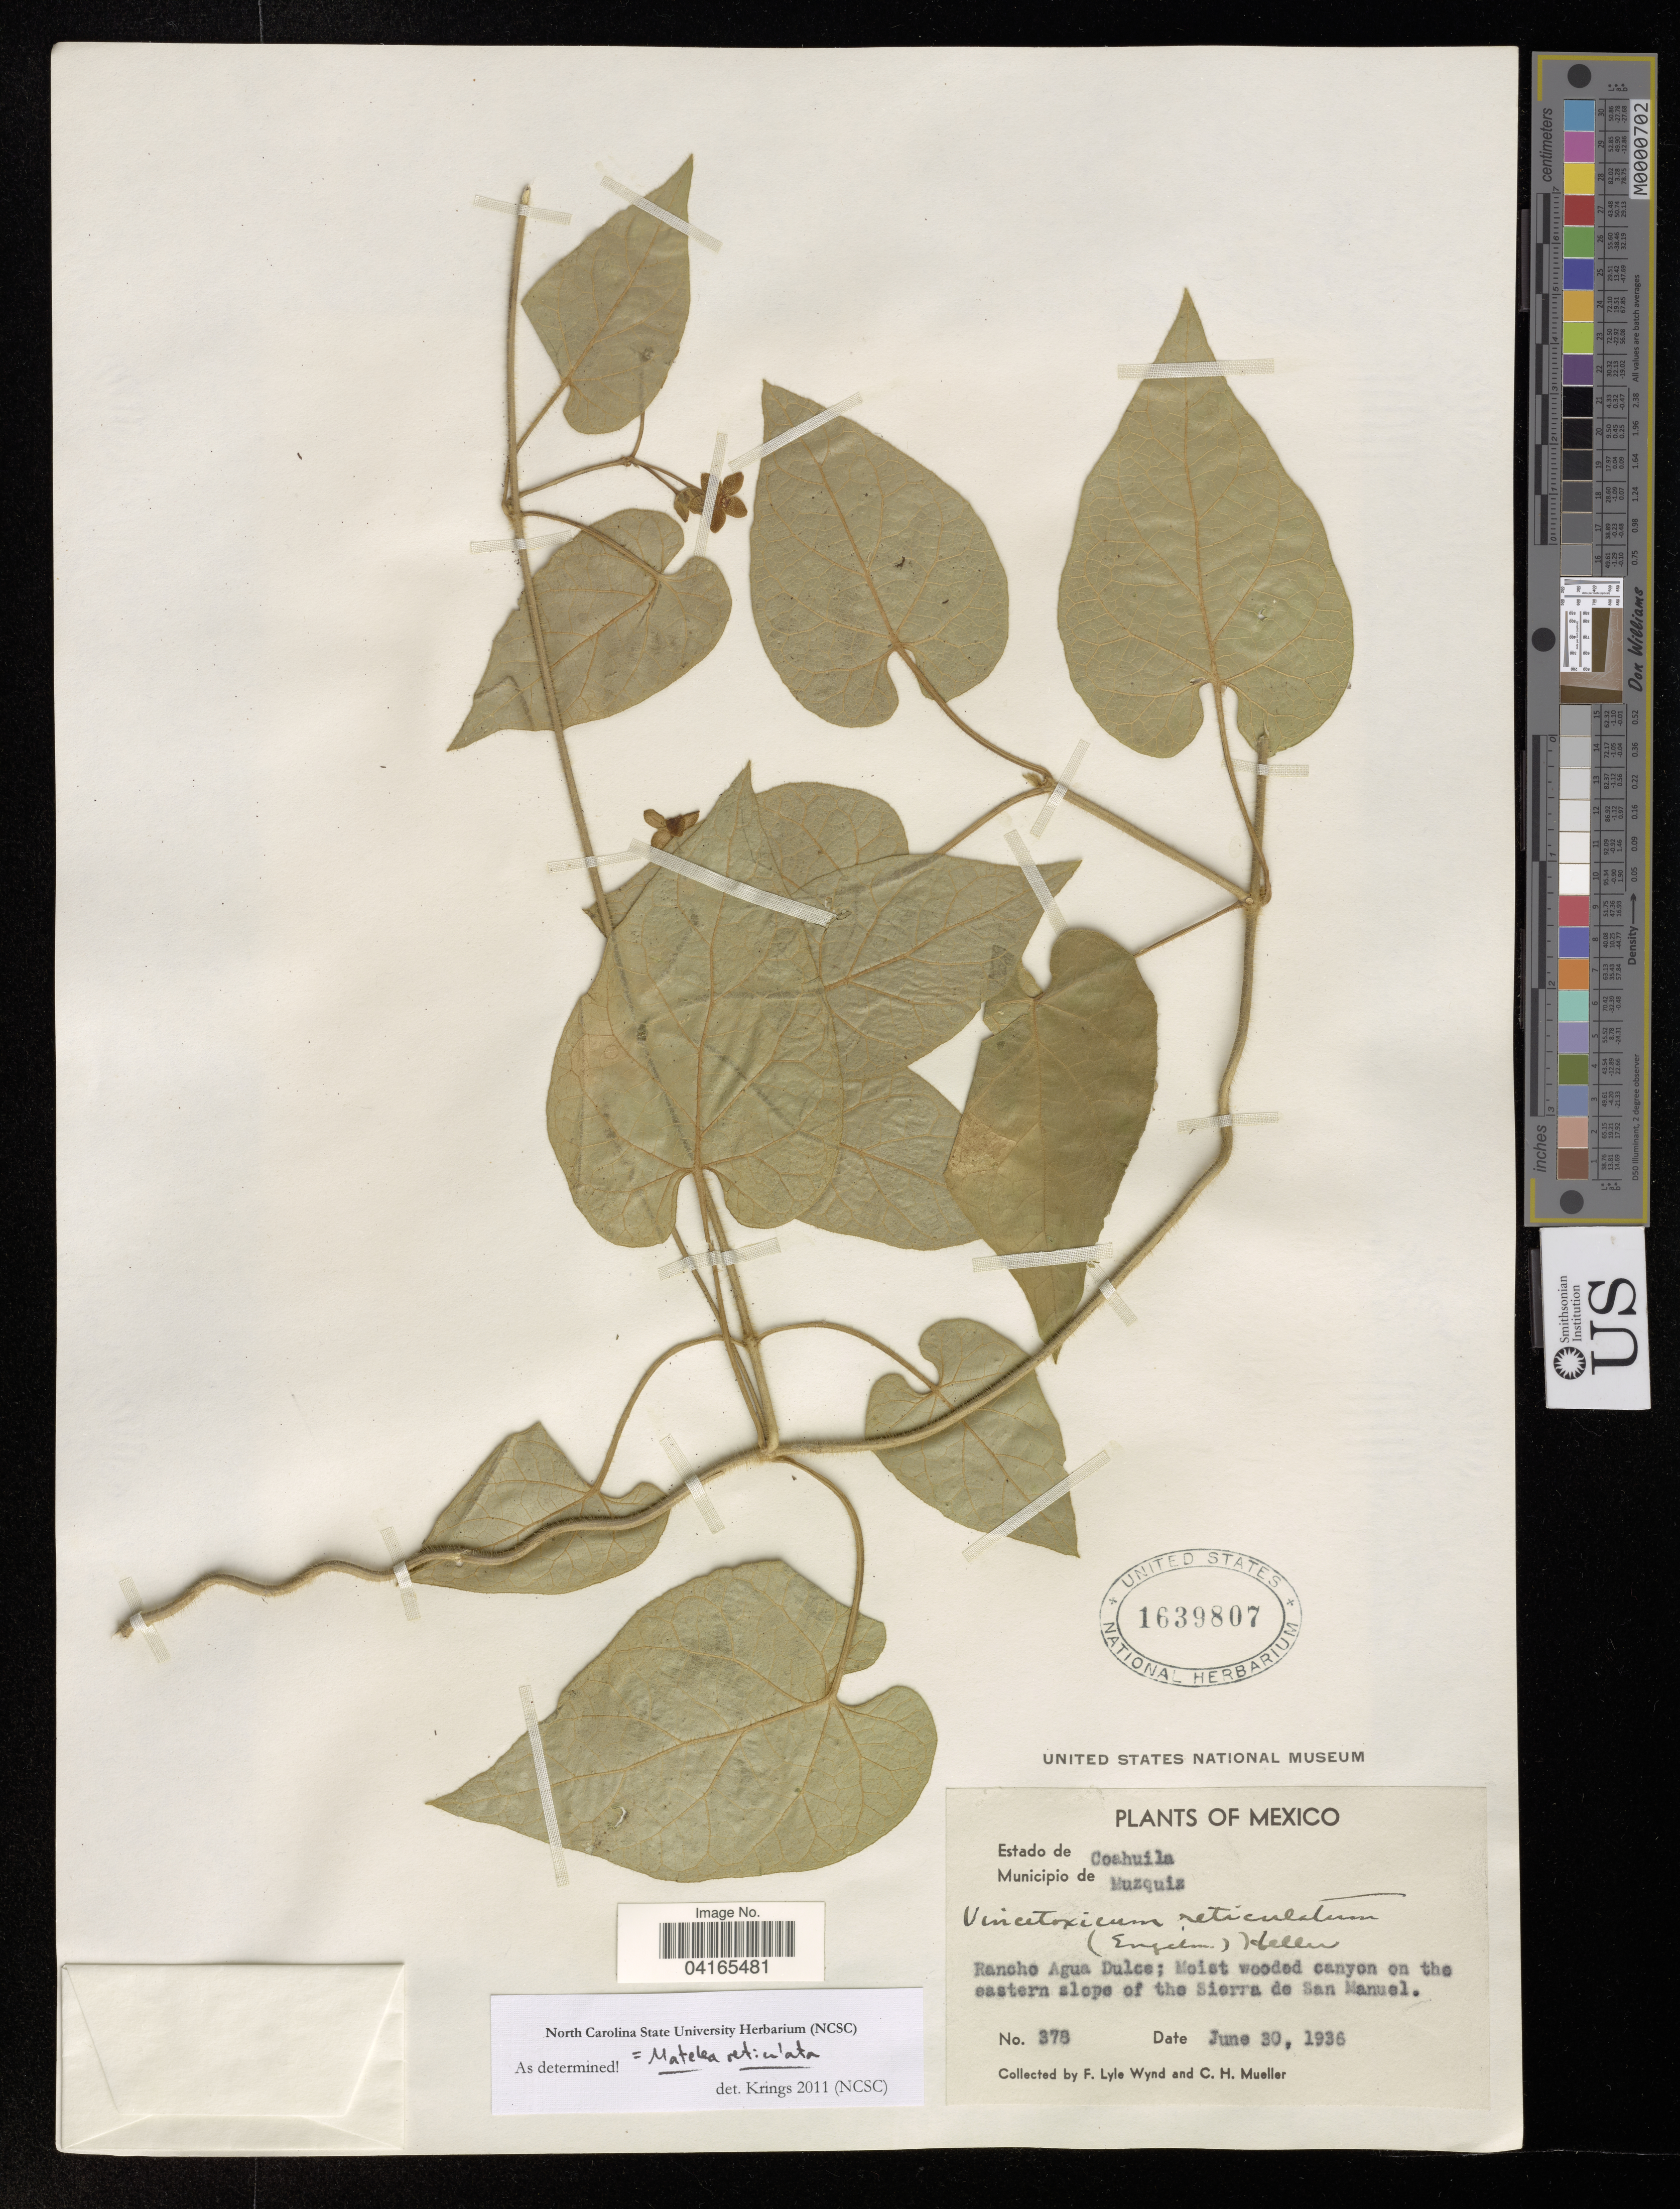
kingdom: Plantae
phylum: Tracheophyta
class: Magnoliopsida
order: Gentianales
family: Apocynaceae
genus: Matelea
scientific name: Matelea reticulata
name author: (Engelm. ex A. Gray) Woodson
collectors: F. L. Wynd & C. H. Mueller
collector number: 378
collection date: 1936-06-30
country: Mexico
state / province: Coahuila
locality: Municipio de Muzquiz. Rancho Agua Dulce.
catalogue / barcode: US 1639807